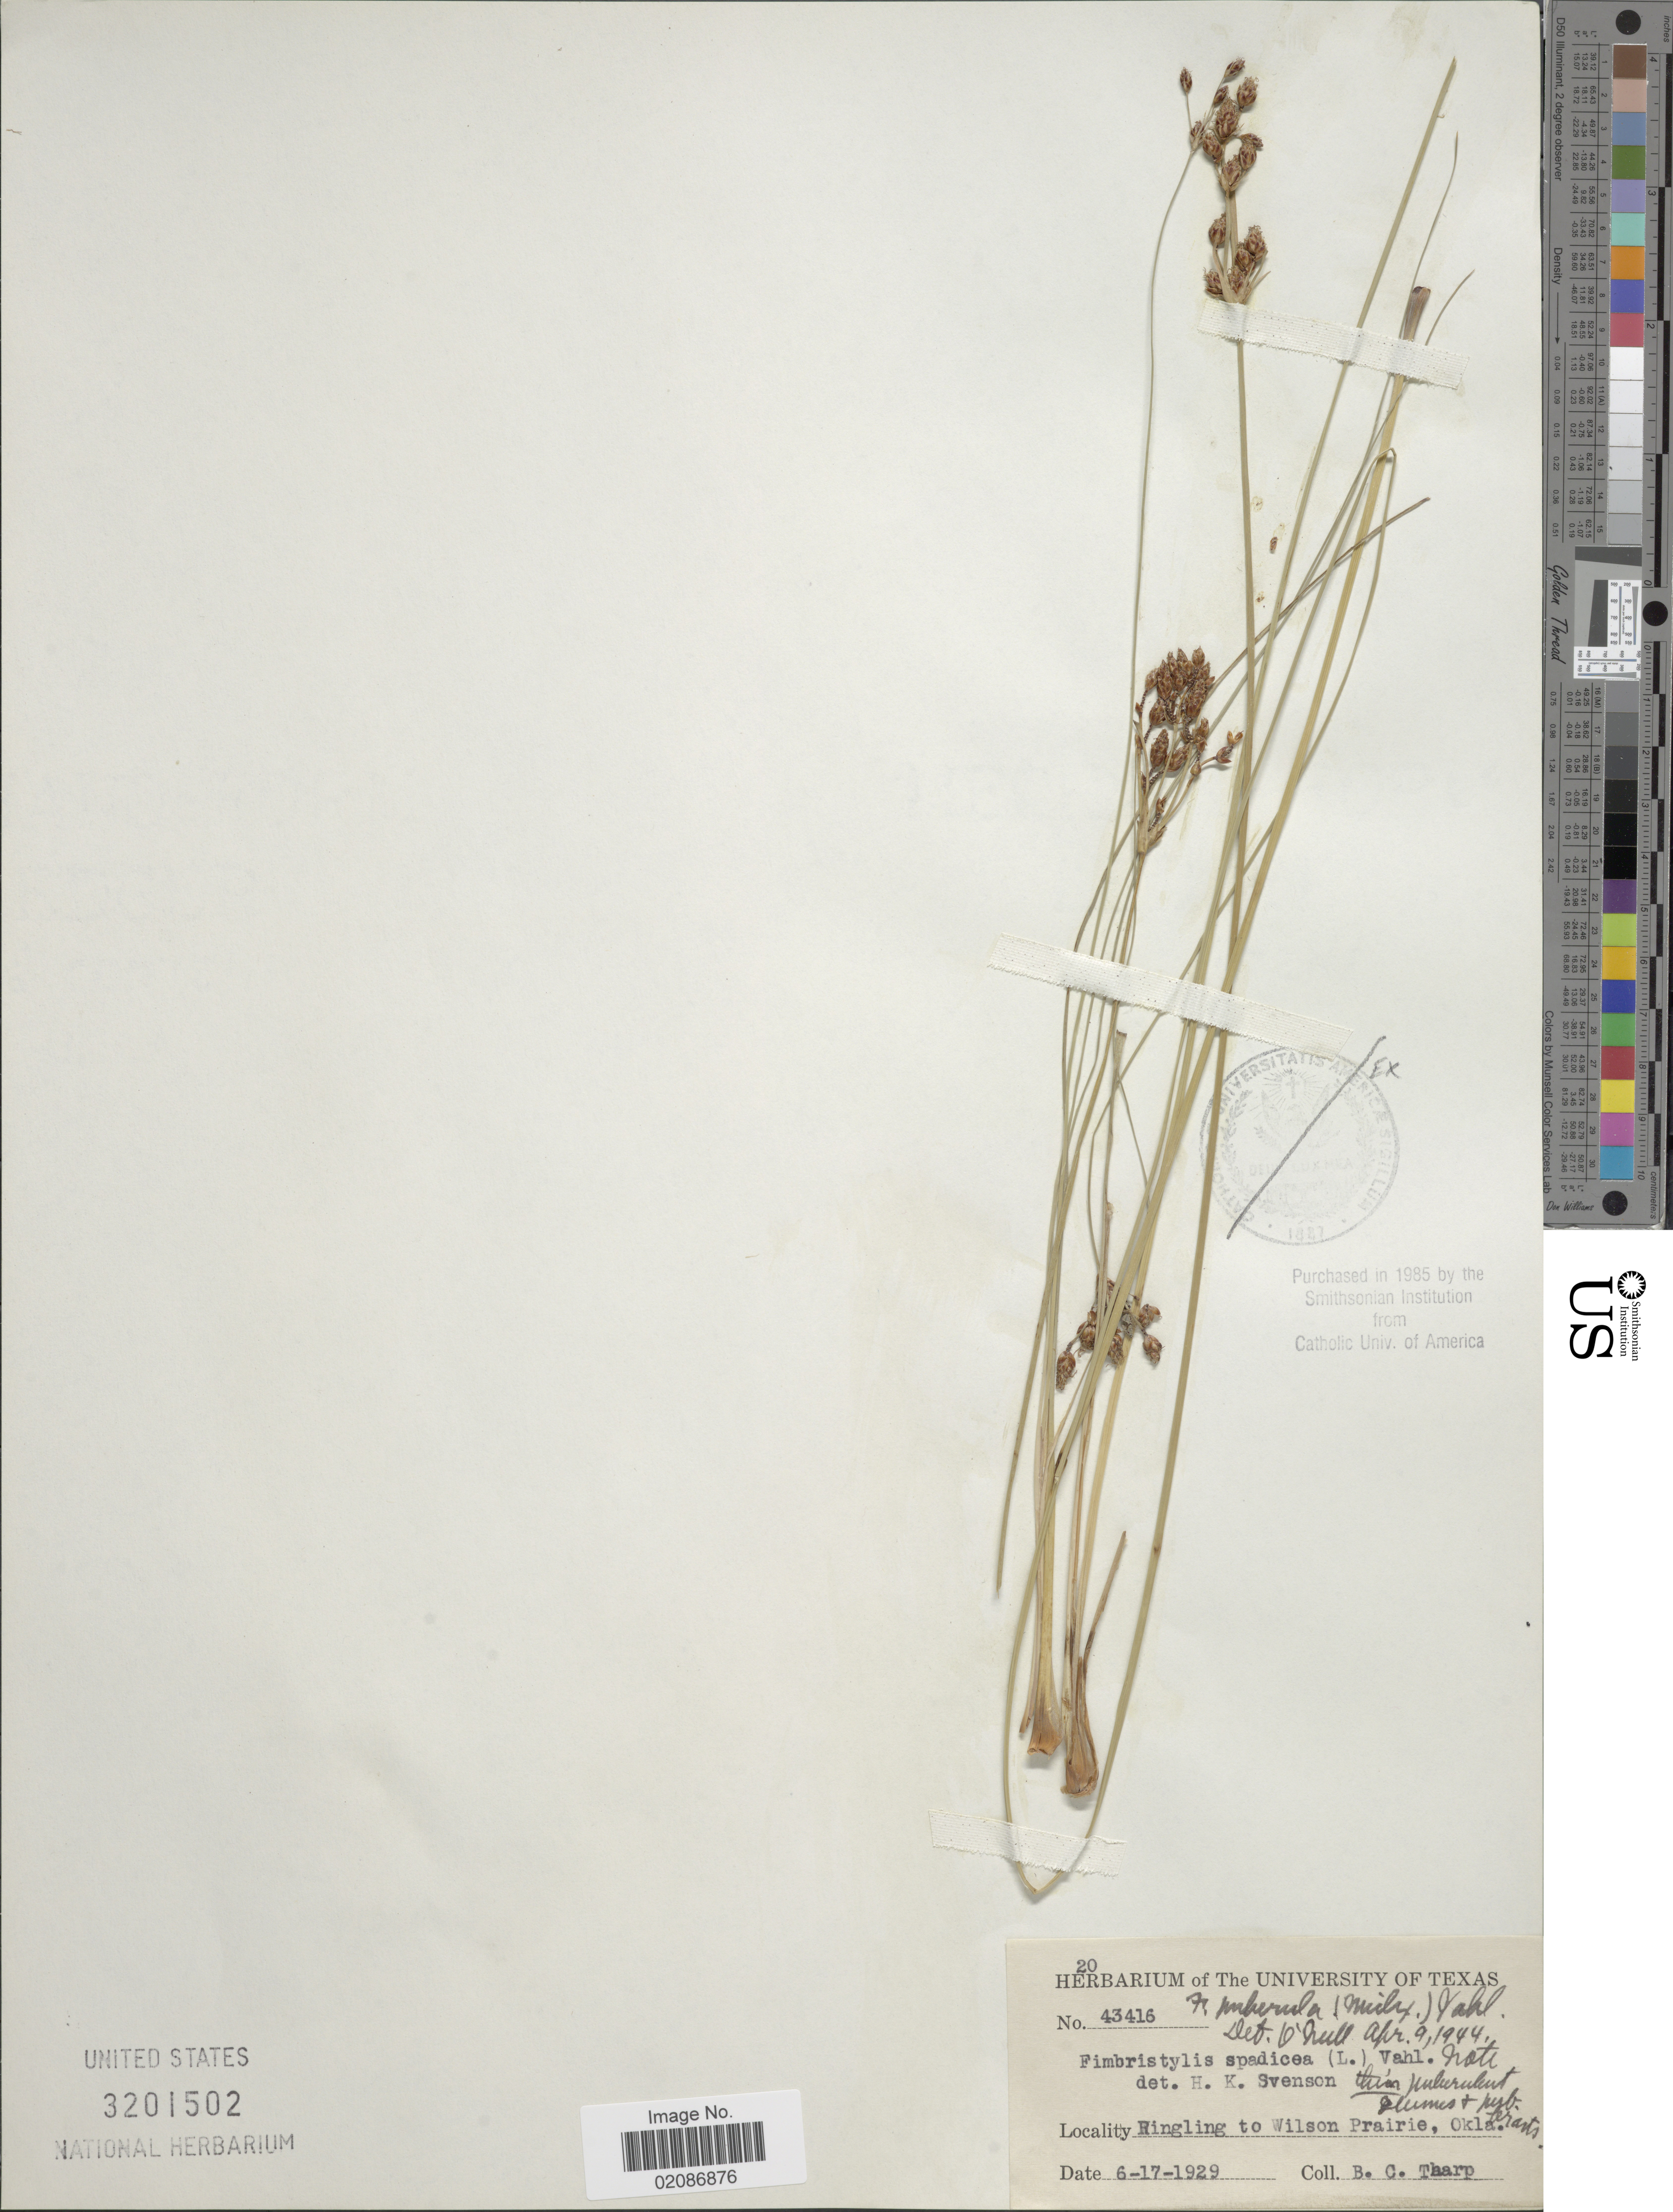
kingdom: Plantae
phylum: Tracheophyta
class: Liliopsida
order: Poales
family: Cyperaceae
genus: Fimbristylis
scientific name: Fimbristylis puberula var. puberula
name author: (Michx.) Vahl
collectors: B. C. Tharp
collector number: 43416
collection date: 1929-06-17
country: United States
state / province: Oklahoma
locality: Ringling to Wilson Prairie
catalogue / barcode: US 3201502